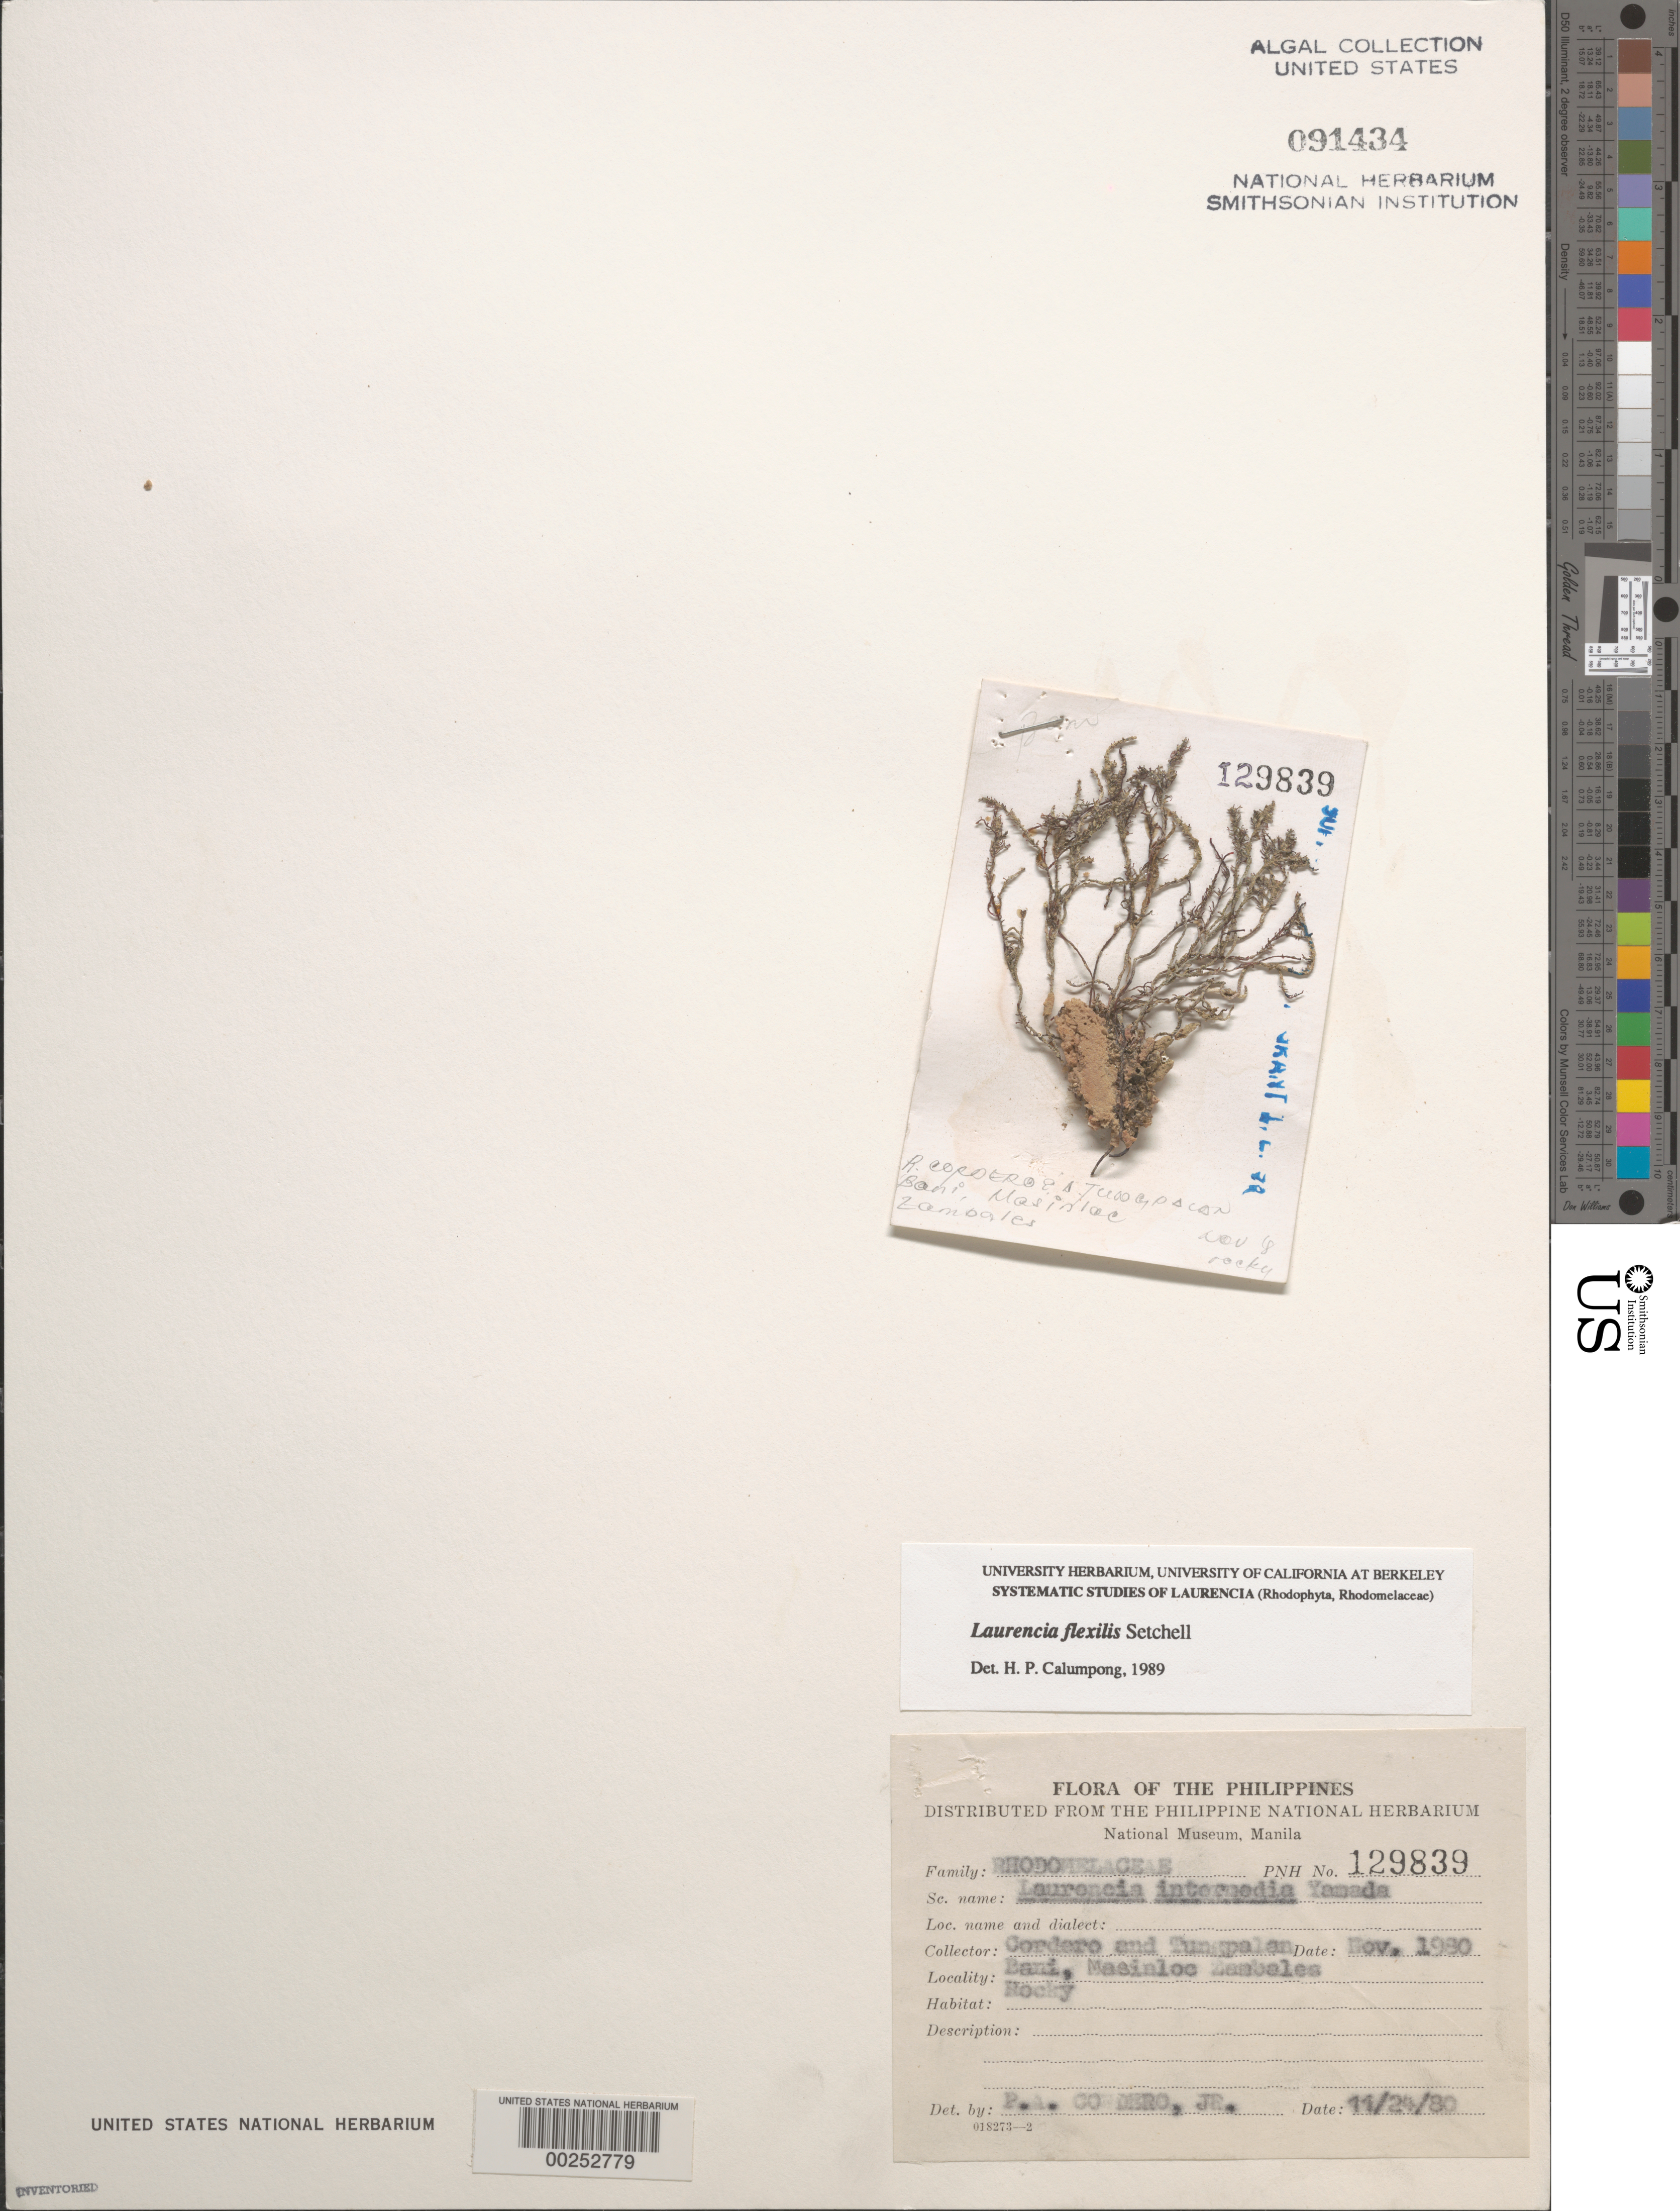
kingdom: Plantae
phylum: Rhodophyta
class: Florideophyceae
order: Ceramiales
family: Rhodomelaceae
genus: Ohelopapa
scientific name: Ohelopapa flexilis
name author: (Setchell) F. Rousseau et al.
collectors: P. A. Cordero & A. Tungpalan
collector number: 129839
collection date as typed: Nov 1980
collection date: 1980-11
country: Philippines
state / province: Central Luzon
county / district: Zambales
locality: Bani, masinloc, zambales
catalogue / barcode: US 91434